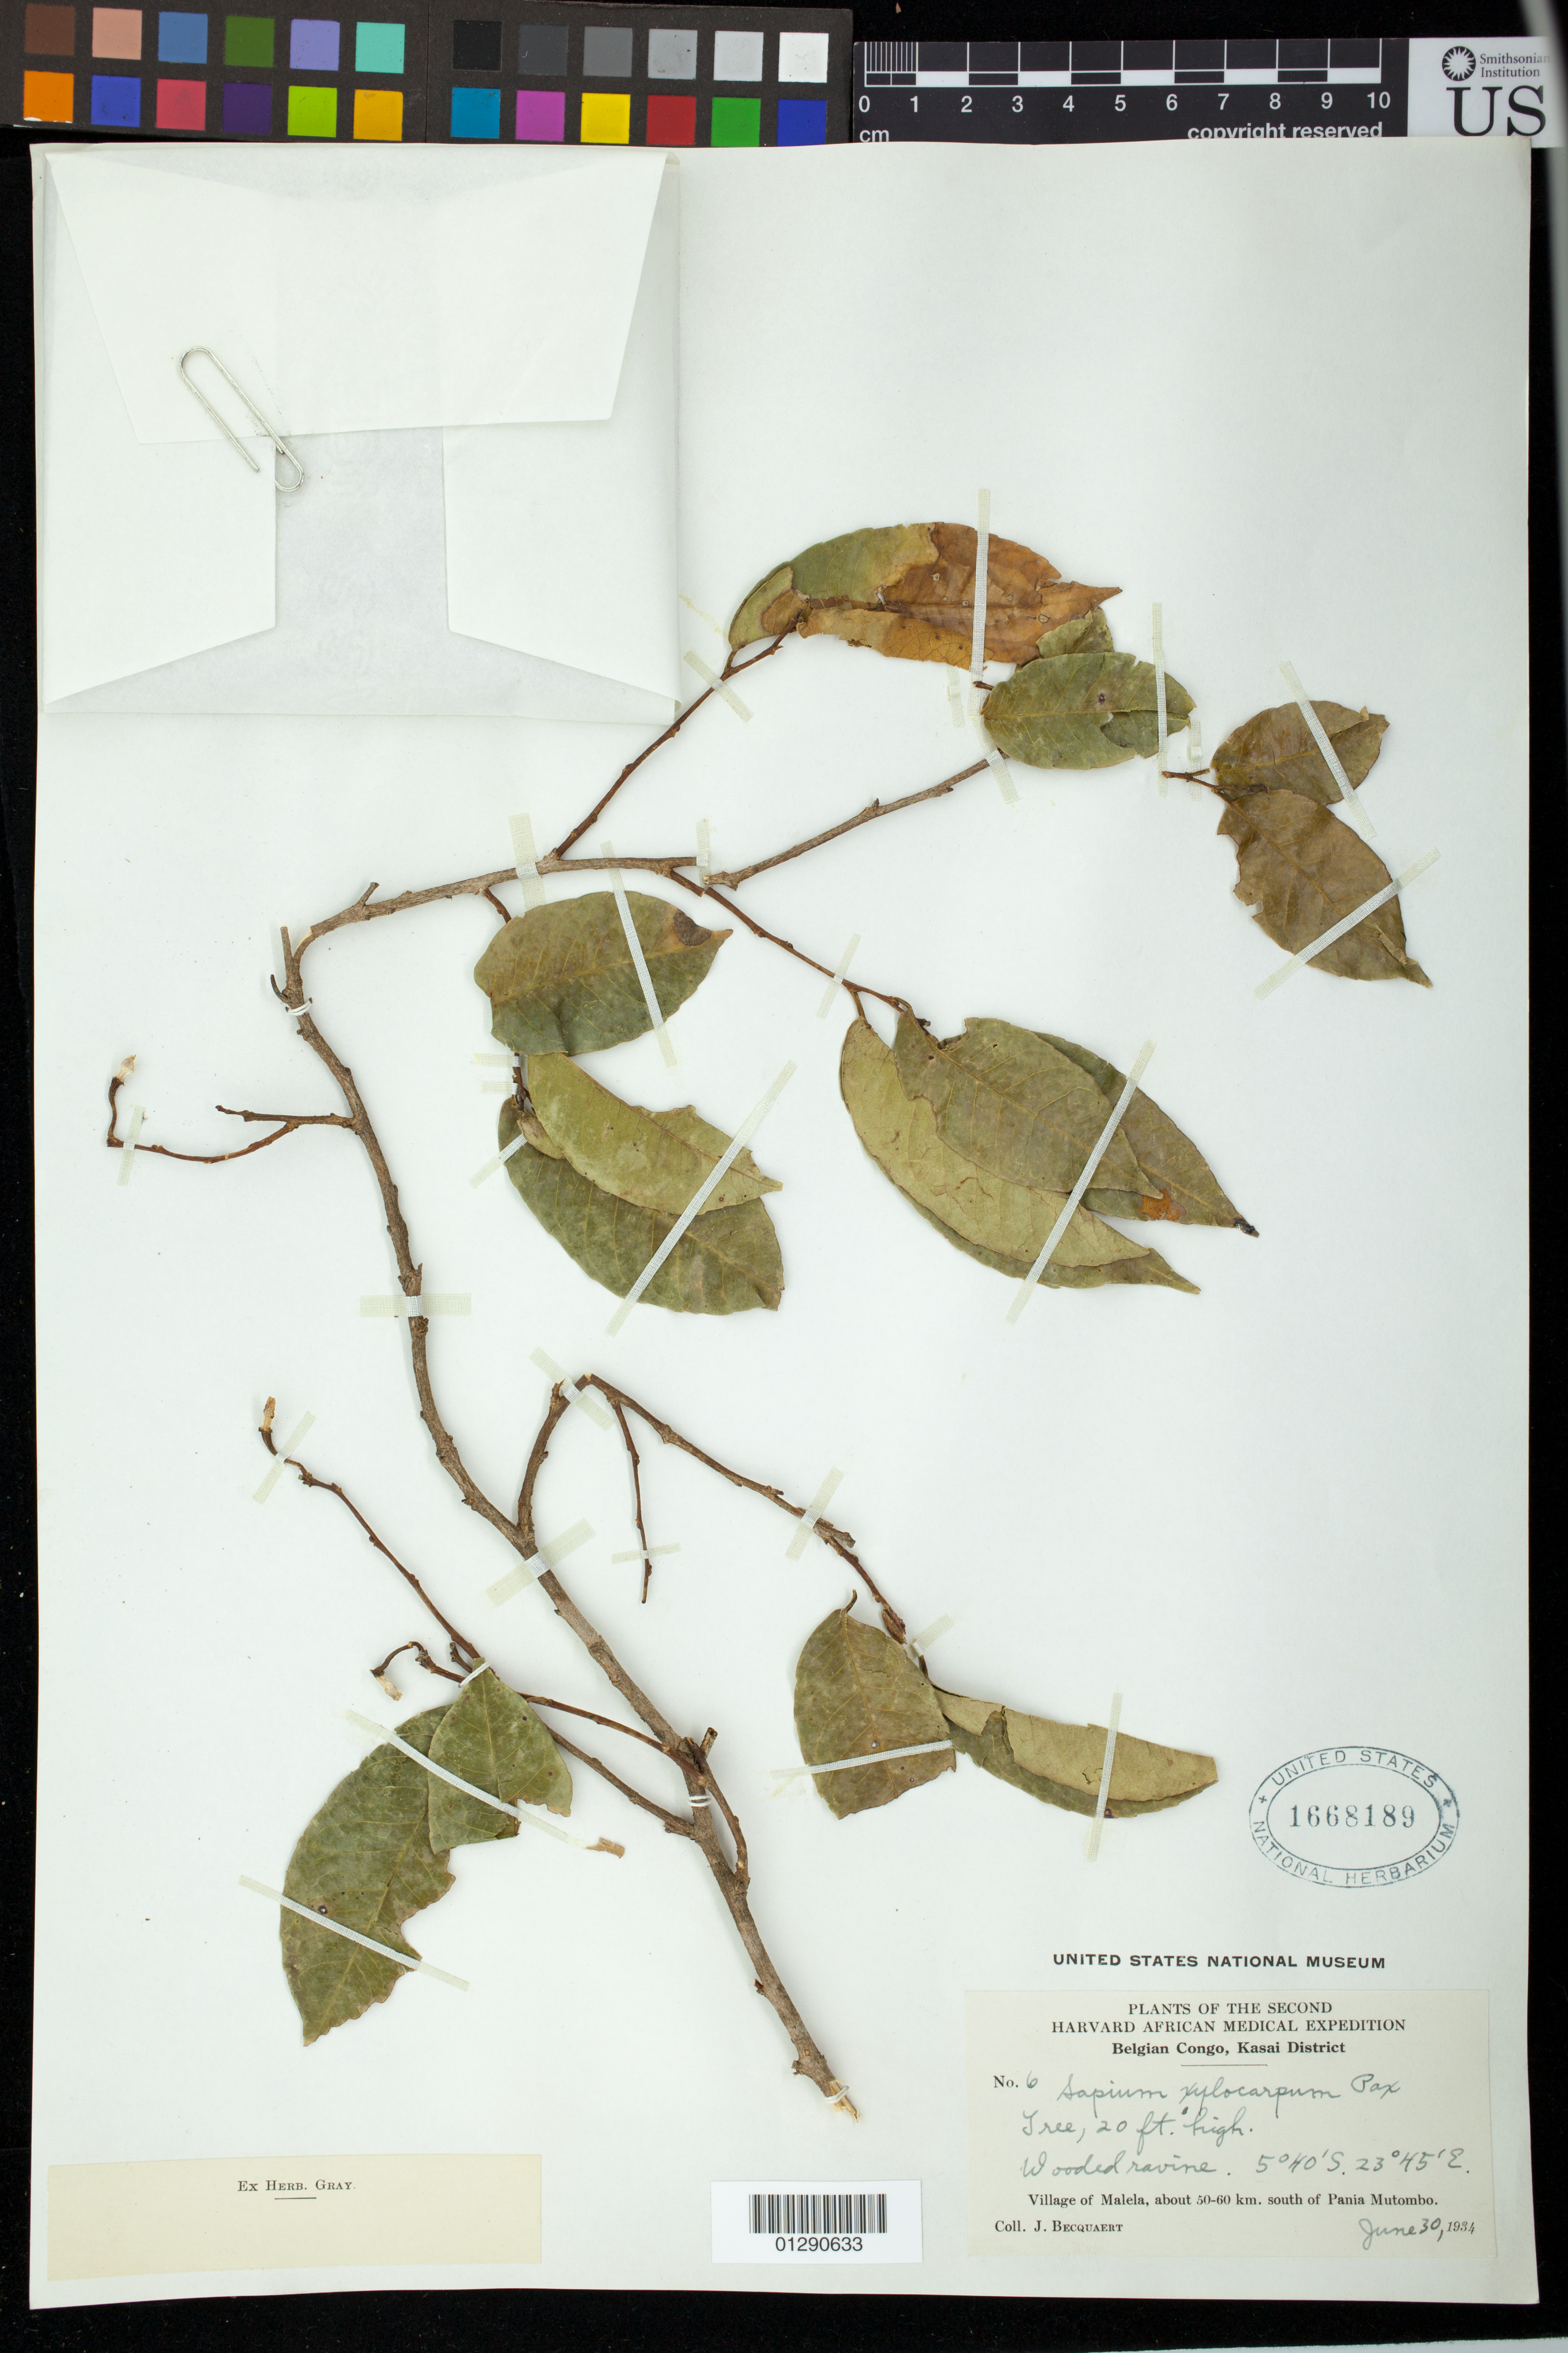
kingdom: Plantae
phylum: Tracheophyta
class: Magnoliopsida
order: Malpighiales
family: Euphorbiaceae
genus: Sapium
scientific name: Sapium xylocarpum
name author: Pax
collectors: J. Becquaert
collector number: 6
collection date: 1934-06-30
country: Congo, Democratic Republic of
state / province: Kasai-Oriental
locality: Village of Malela, about 50-60 km. south of Pania Mutombo.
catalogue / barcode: US 1668189